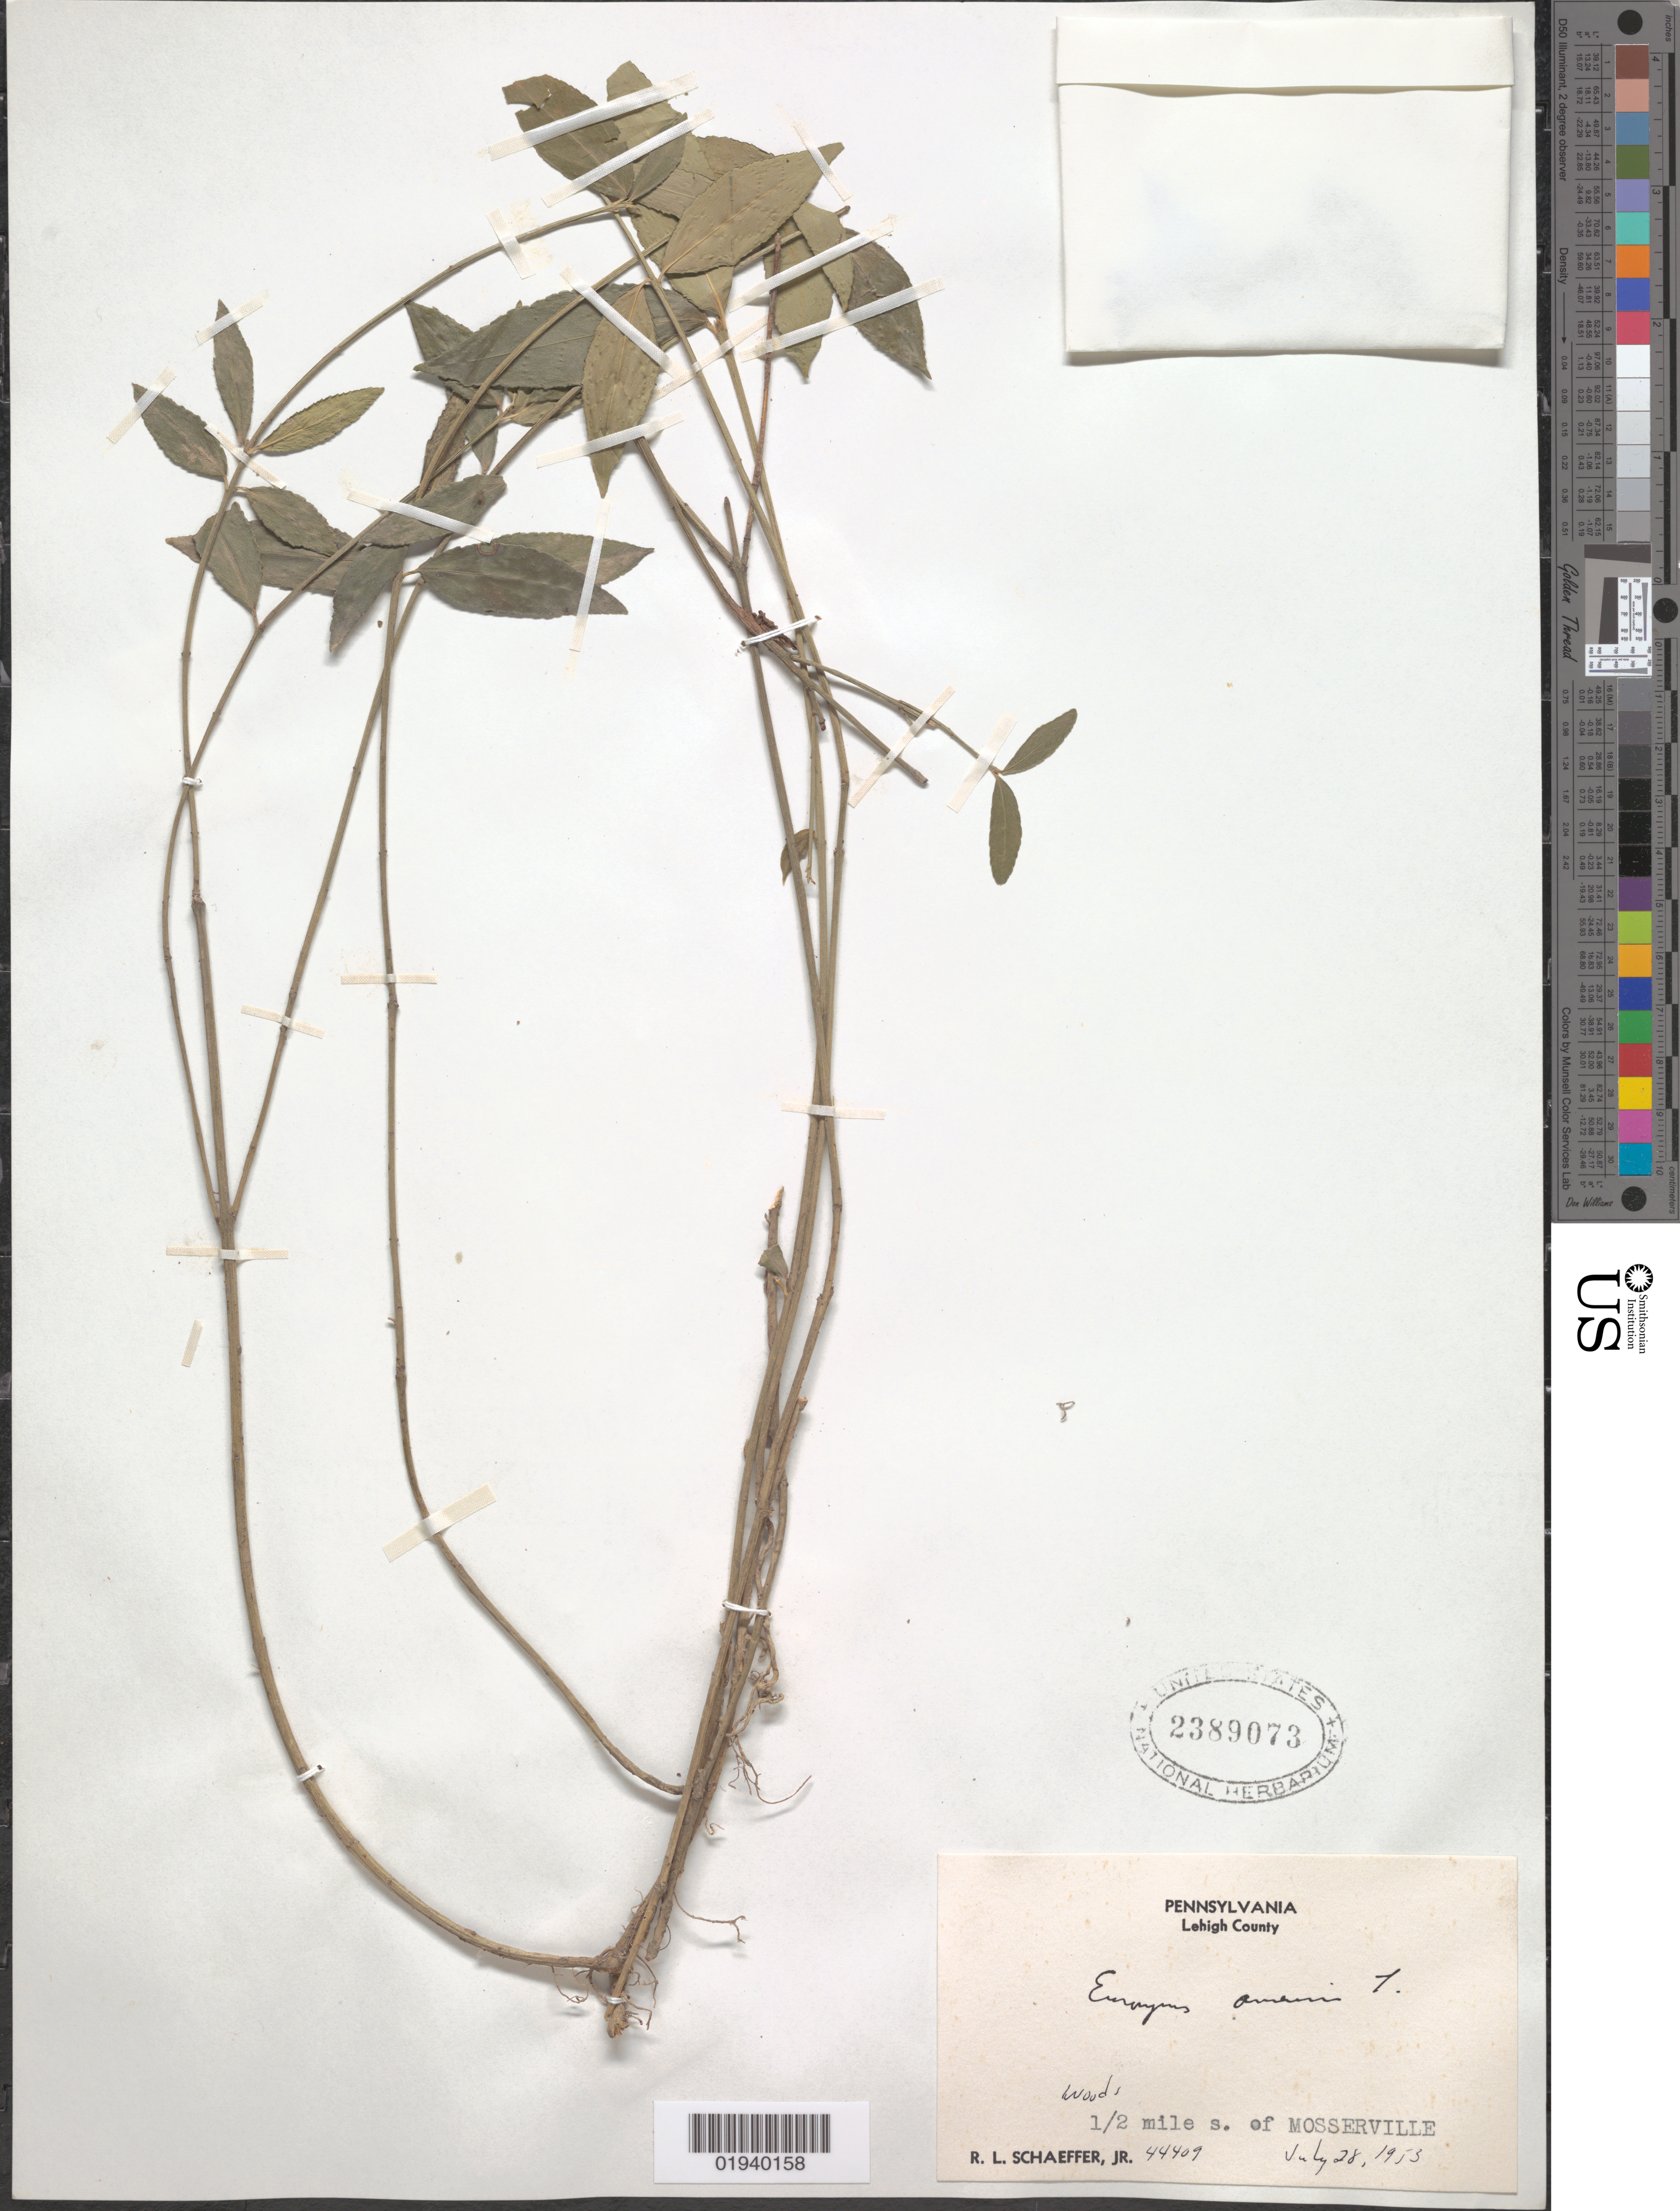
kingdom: Plantae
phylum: Tracheophyta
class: Magnoliopsida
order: Celastrales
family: Celastraceae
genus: Euonymus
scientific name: Euonymus americanus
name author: L.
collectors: R. L. Schaeffer Jr.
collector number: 44409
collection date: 1953-07-28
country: United States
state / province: Pennsylvania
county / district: Lehigh County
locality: Mosserville, 0.5 mile S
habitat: Woods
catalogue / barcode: US 2389073